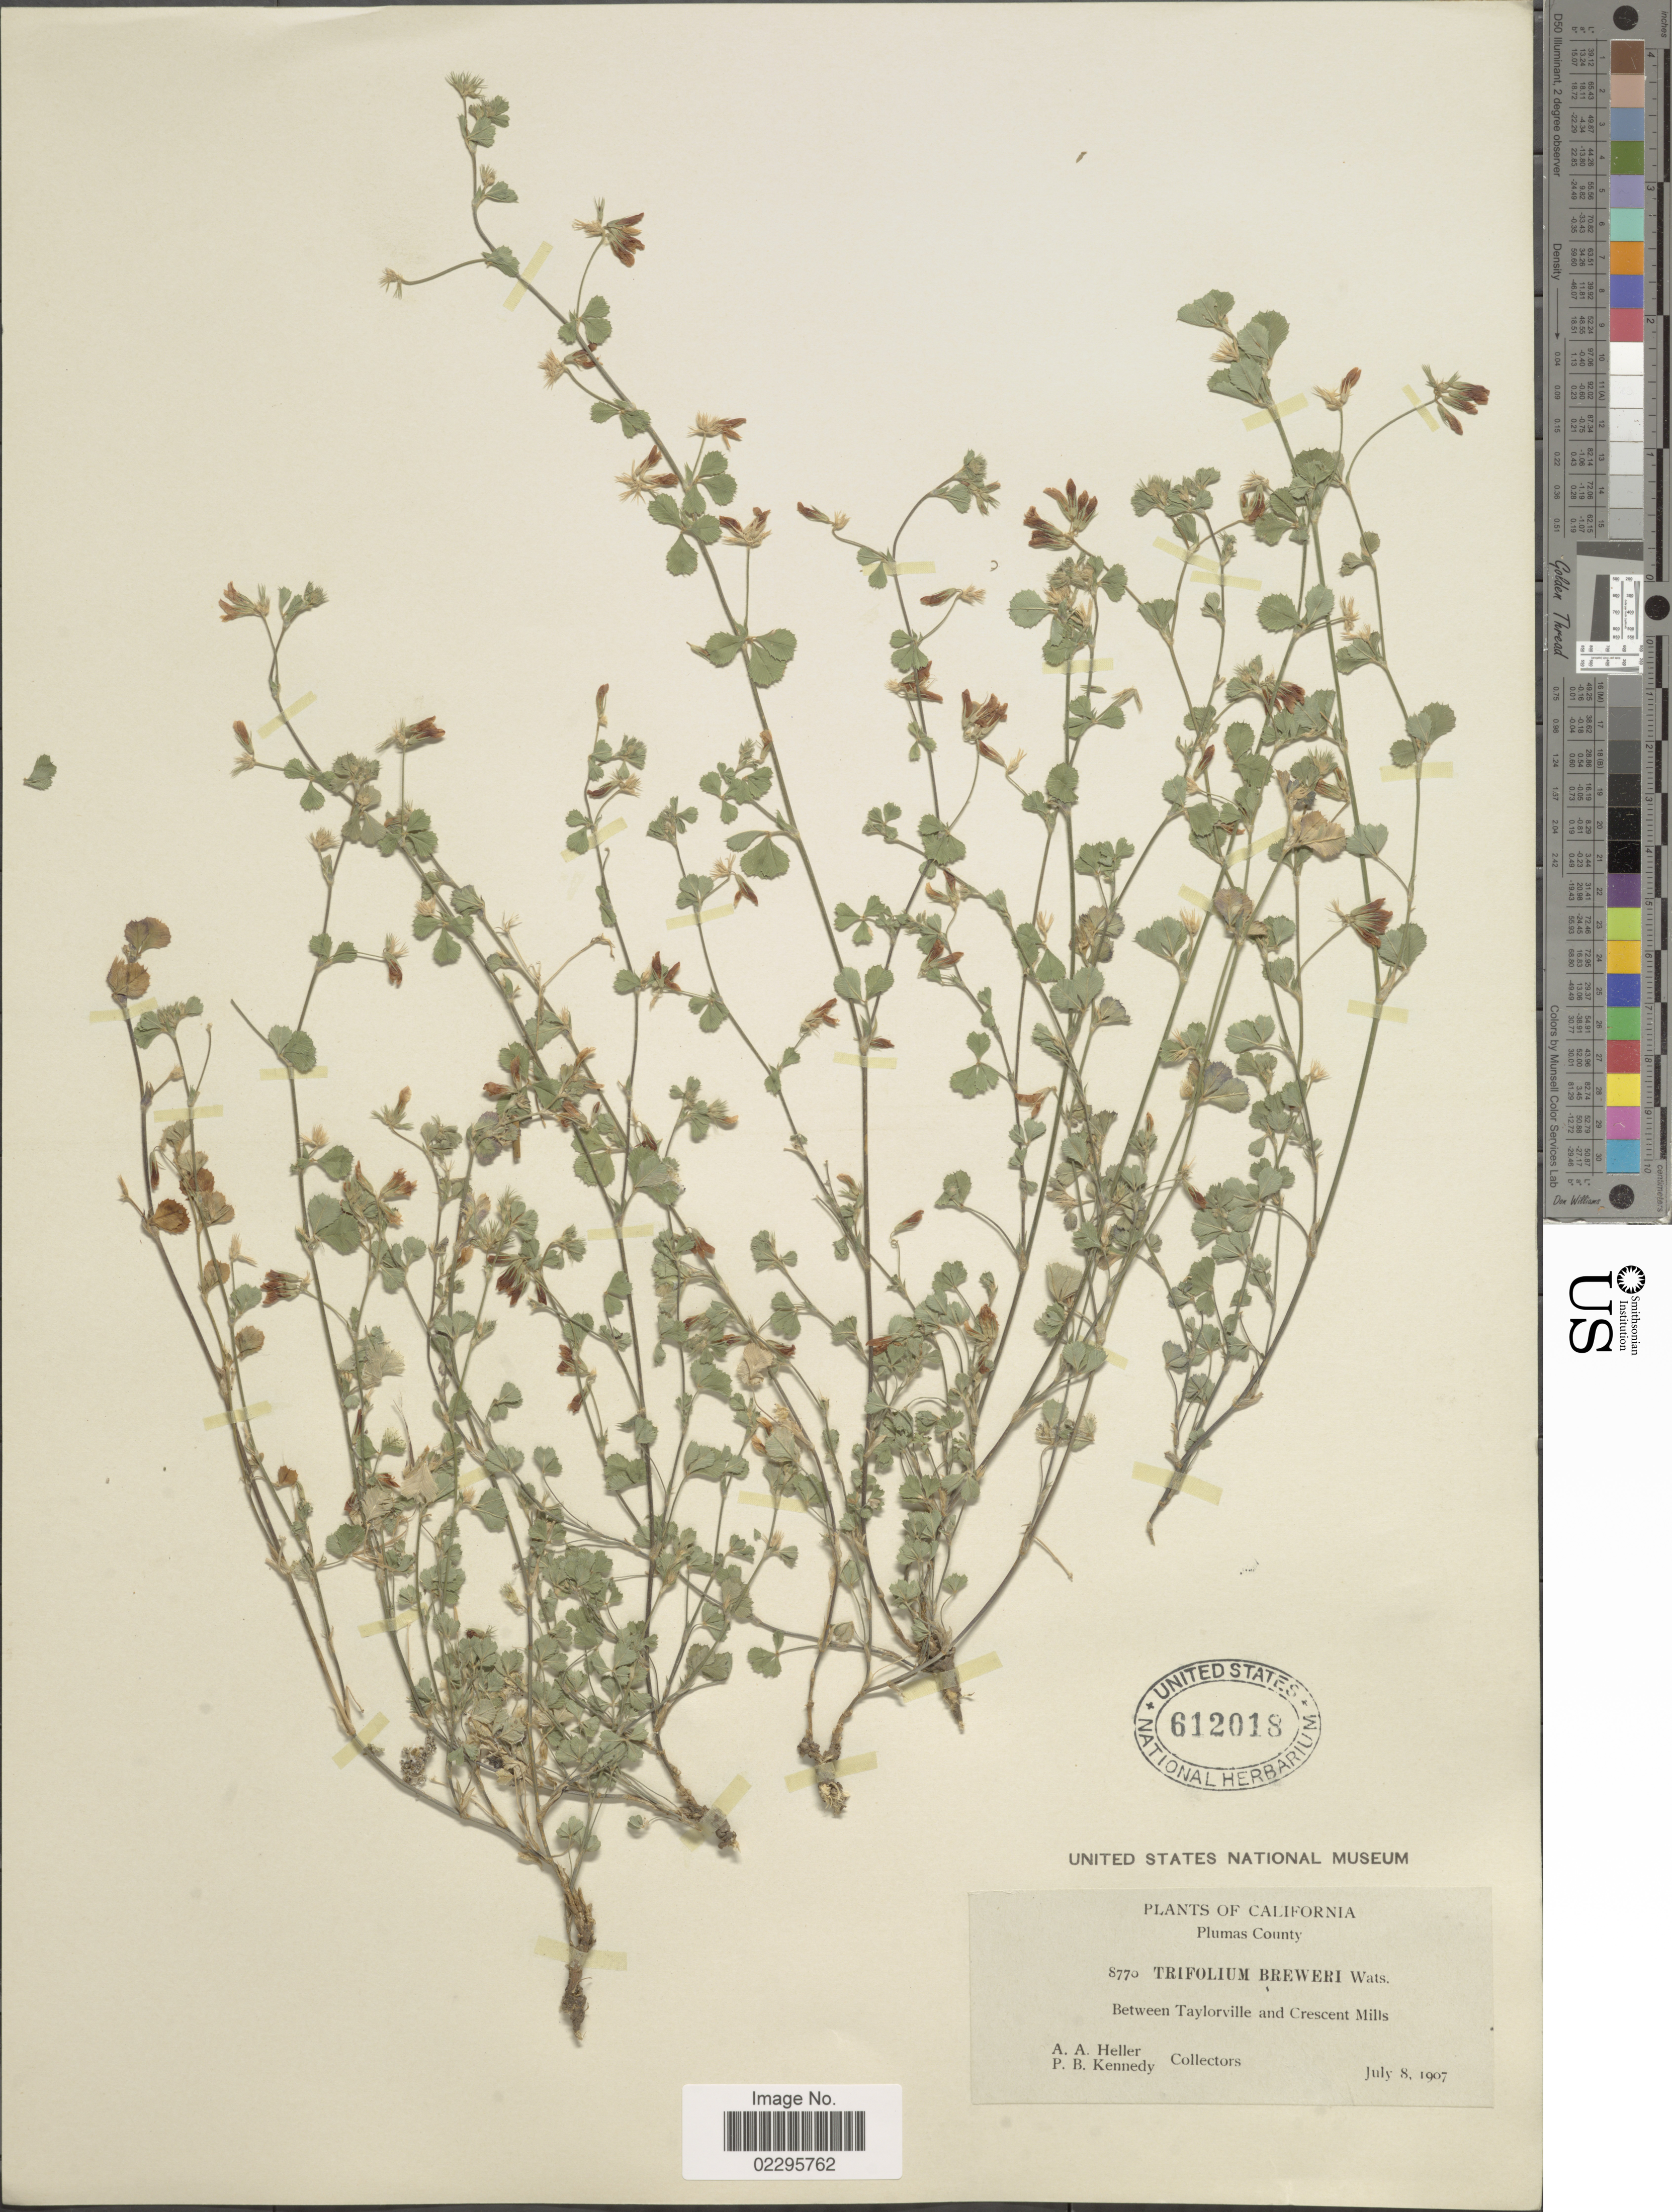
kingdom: Plantae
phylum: Tracheophyta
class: Magnoliopsida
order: Fabales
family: Fabaceae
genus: Trifolium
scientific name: Trifolium breweri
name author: S. Watson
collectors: A. A. Heller & P. B. Kennedy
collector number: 8770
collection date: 1907-07-08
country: United States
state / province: California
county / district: Plumas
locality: Plumas County, between Taylorville and Crescent Mills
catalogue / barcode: US 612018